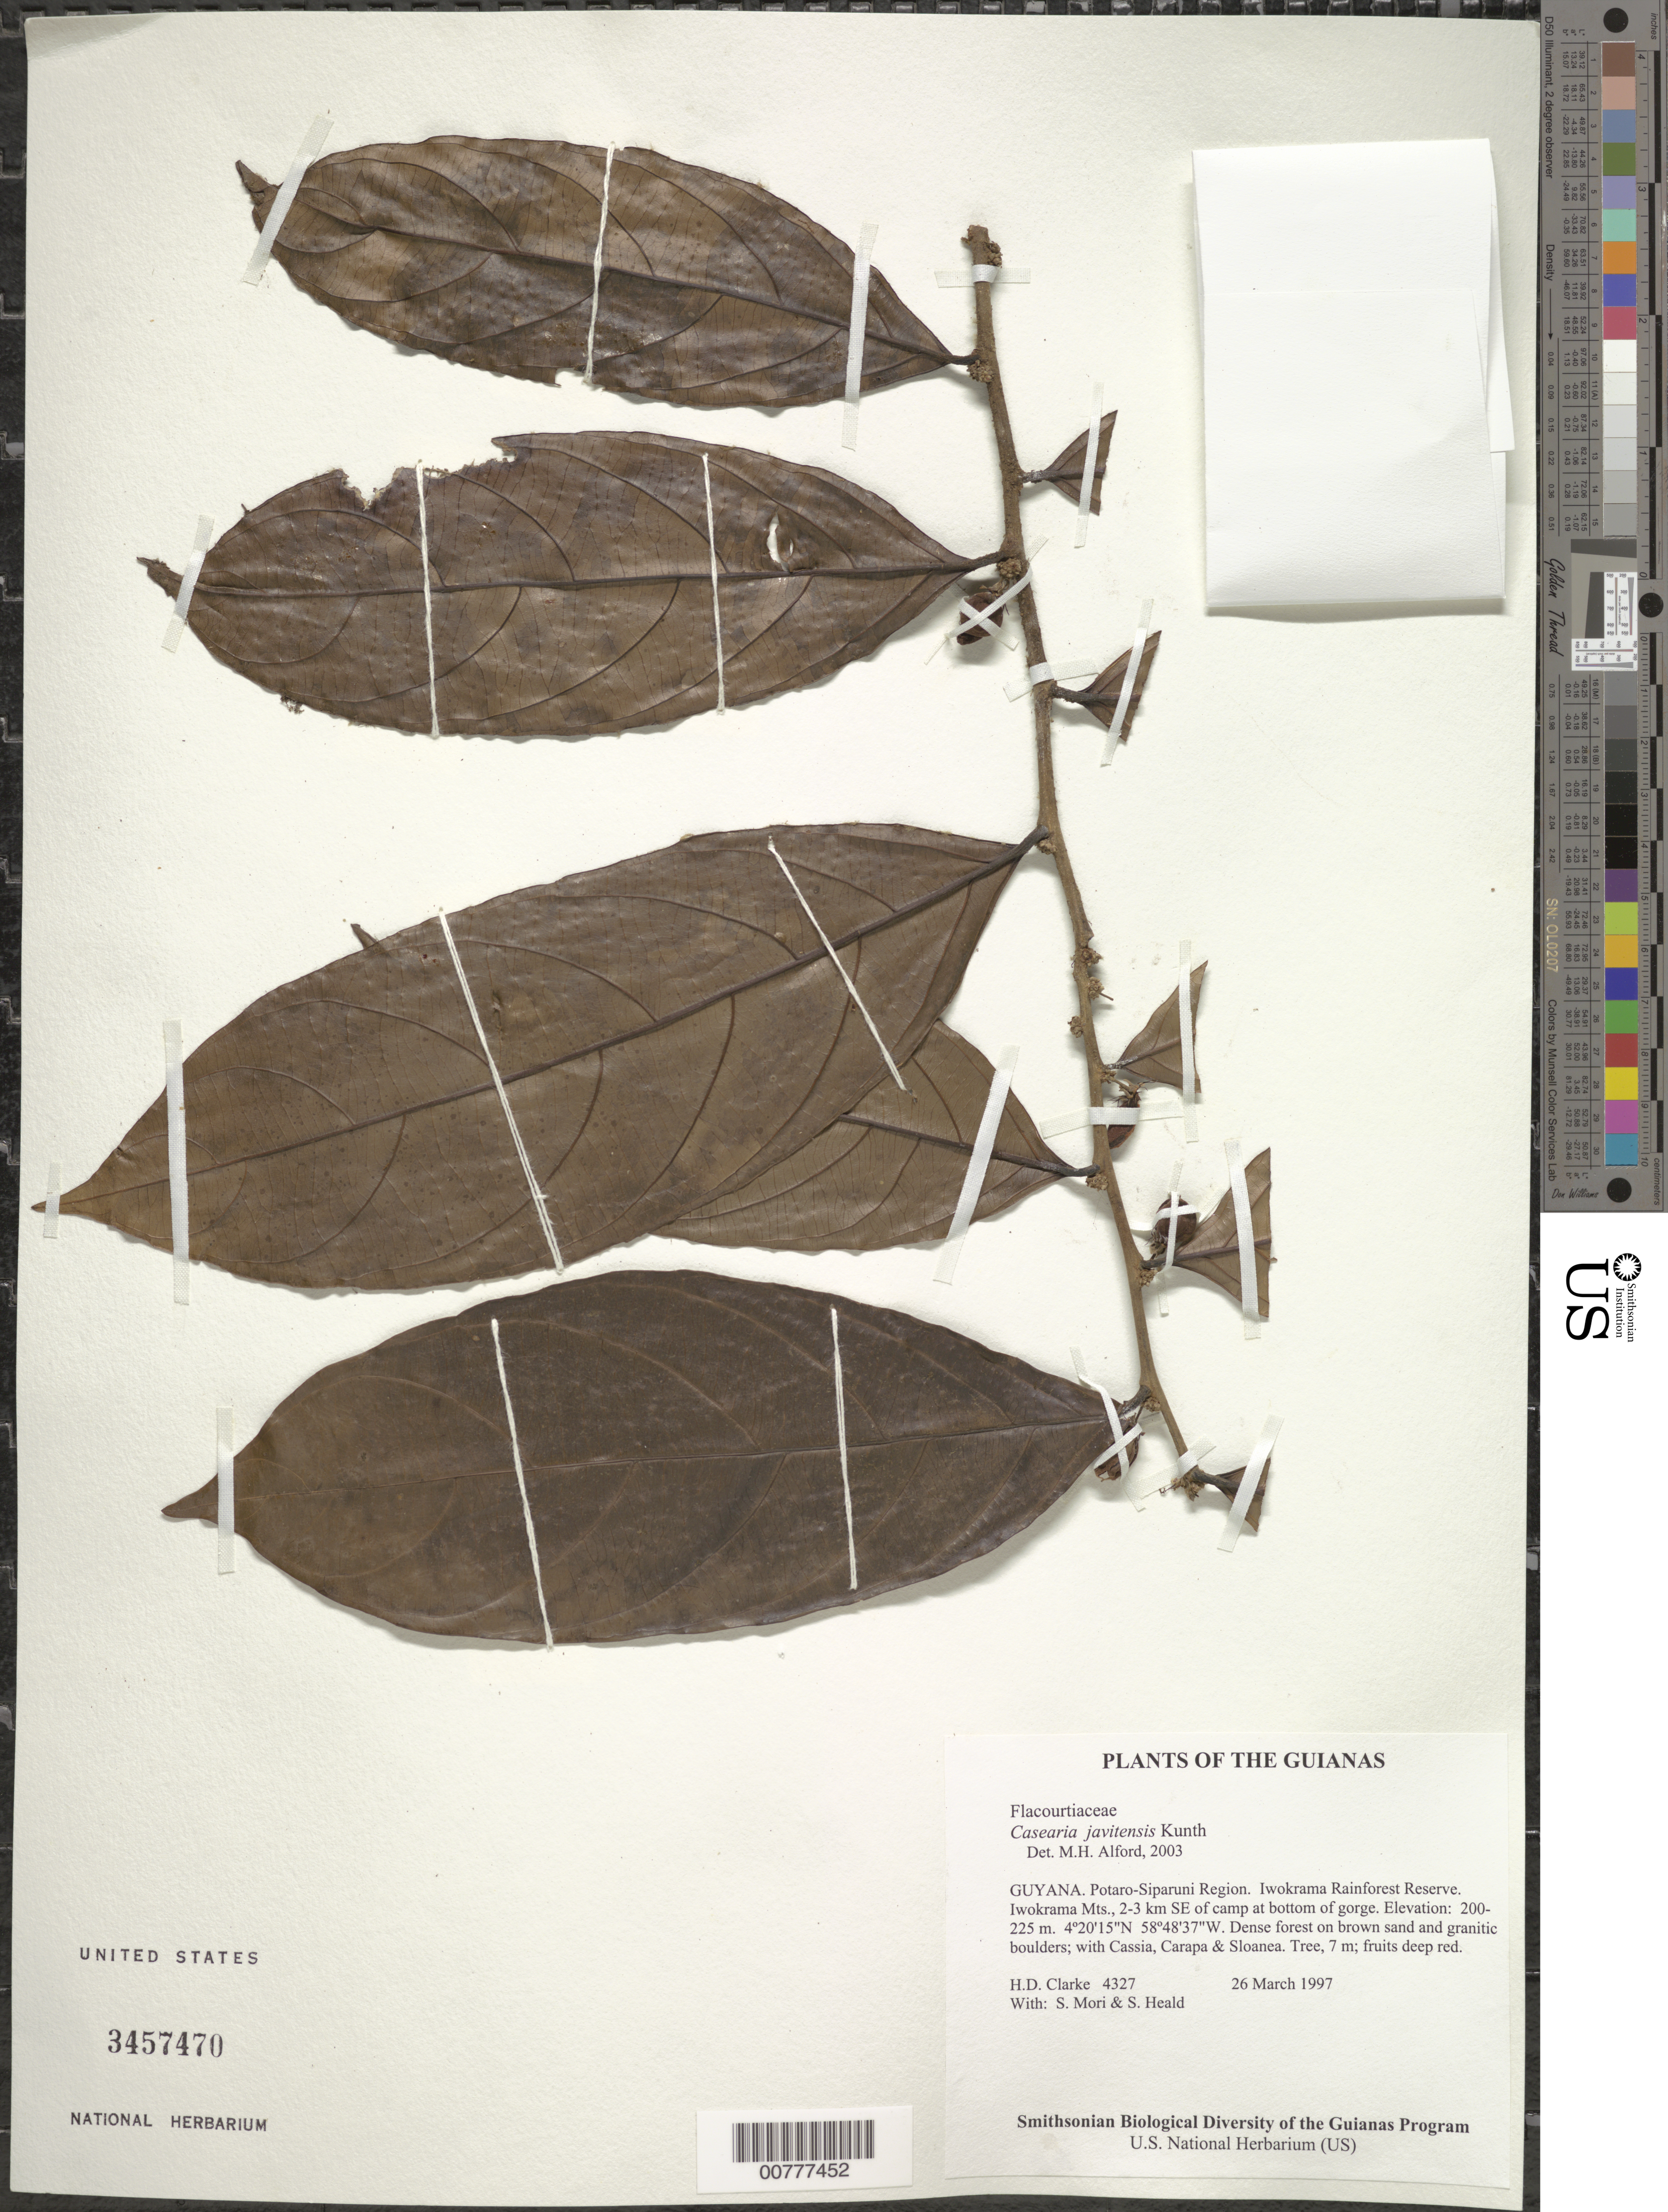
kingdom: Plantae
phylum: Tracheophyta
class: Magnoliopsida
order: Malpighiales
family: Salicaceae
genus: Piparea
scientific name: Piparea multiflora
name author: C.F. Gaertn.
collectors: H. D. Clarke, S. Mori & S. Heald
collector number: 4327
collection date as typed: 26 March 1997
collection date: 1997-03-26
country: Guyana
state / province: Potaro-Siparuni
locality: Iwokrama Rainforest Reserve. Iwokrama Mts., 2-3 km SE of camp at bottom of gorge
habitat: Dense forest on brown sand and granitic boulders; with Cassia, Carapa & Sloanea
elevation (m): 200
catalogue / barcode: US 3457470